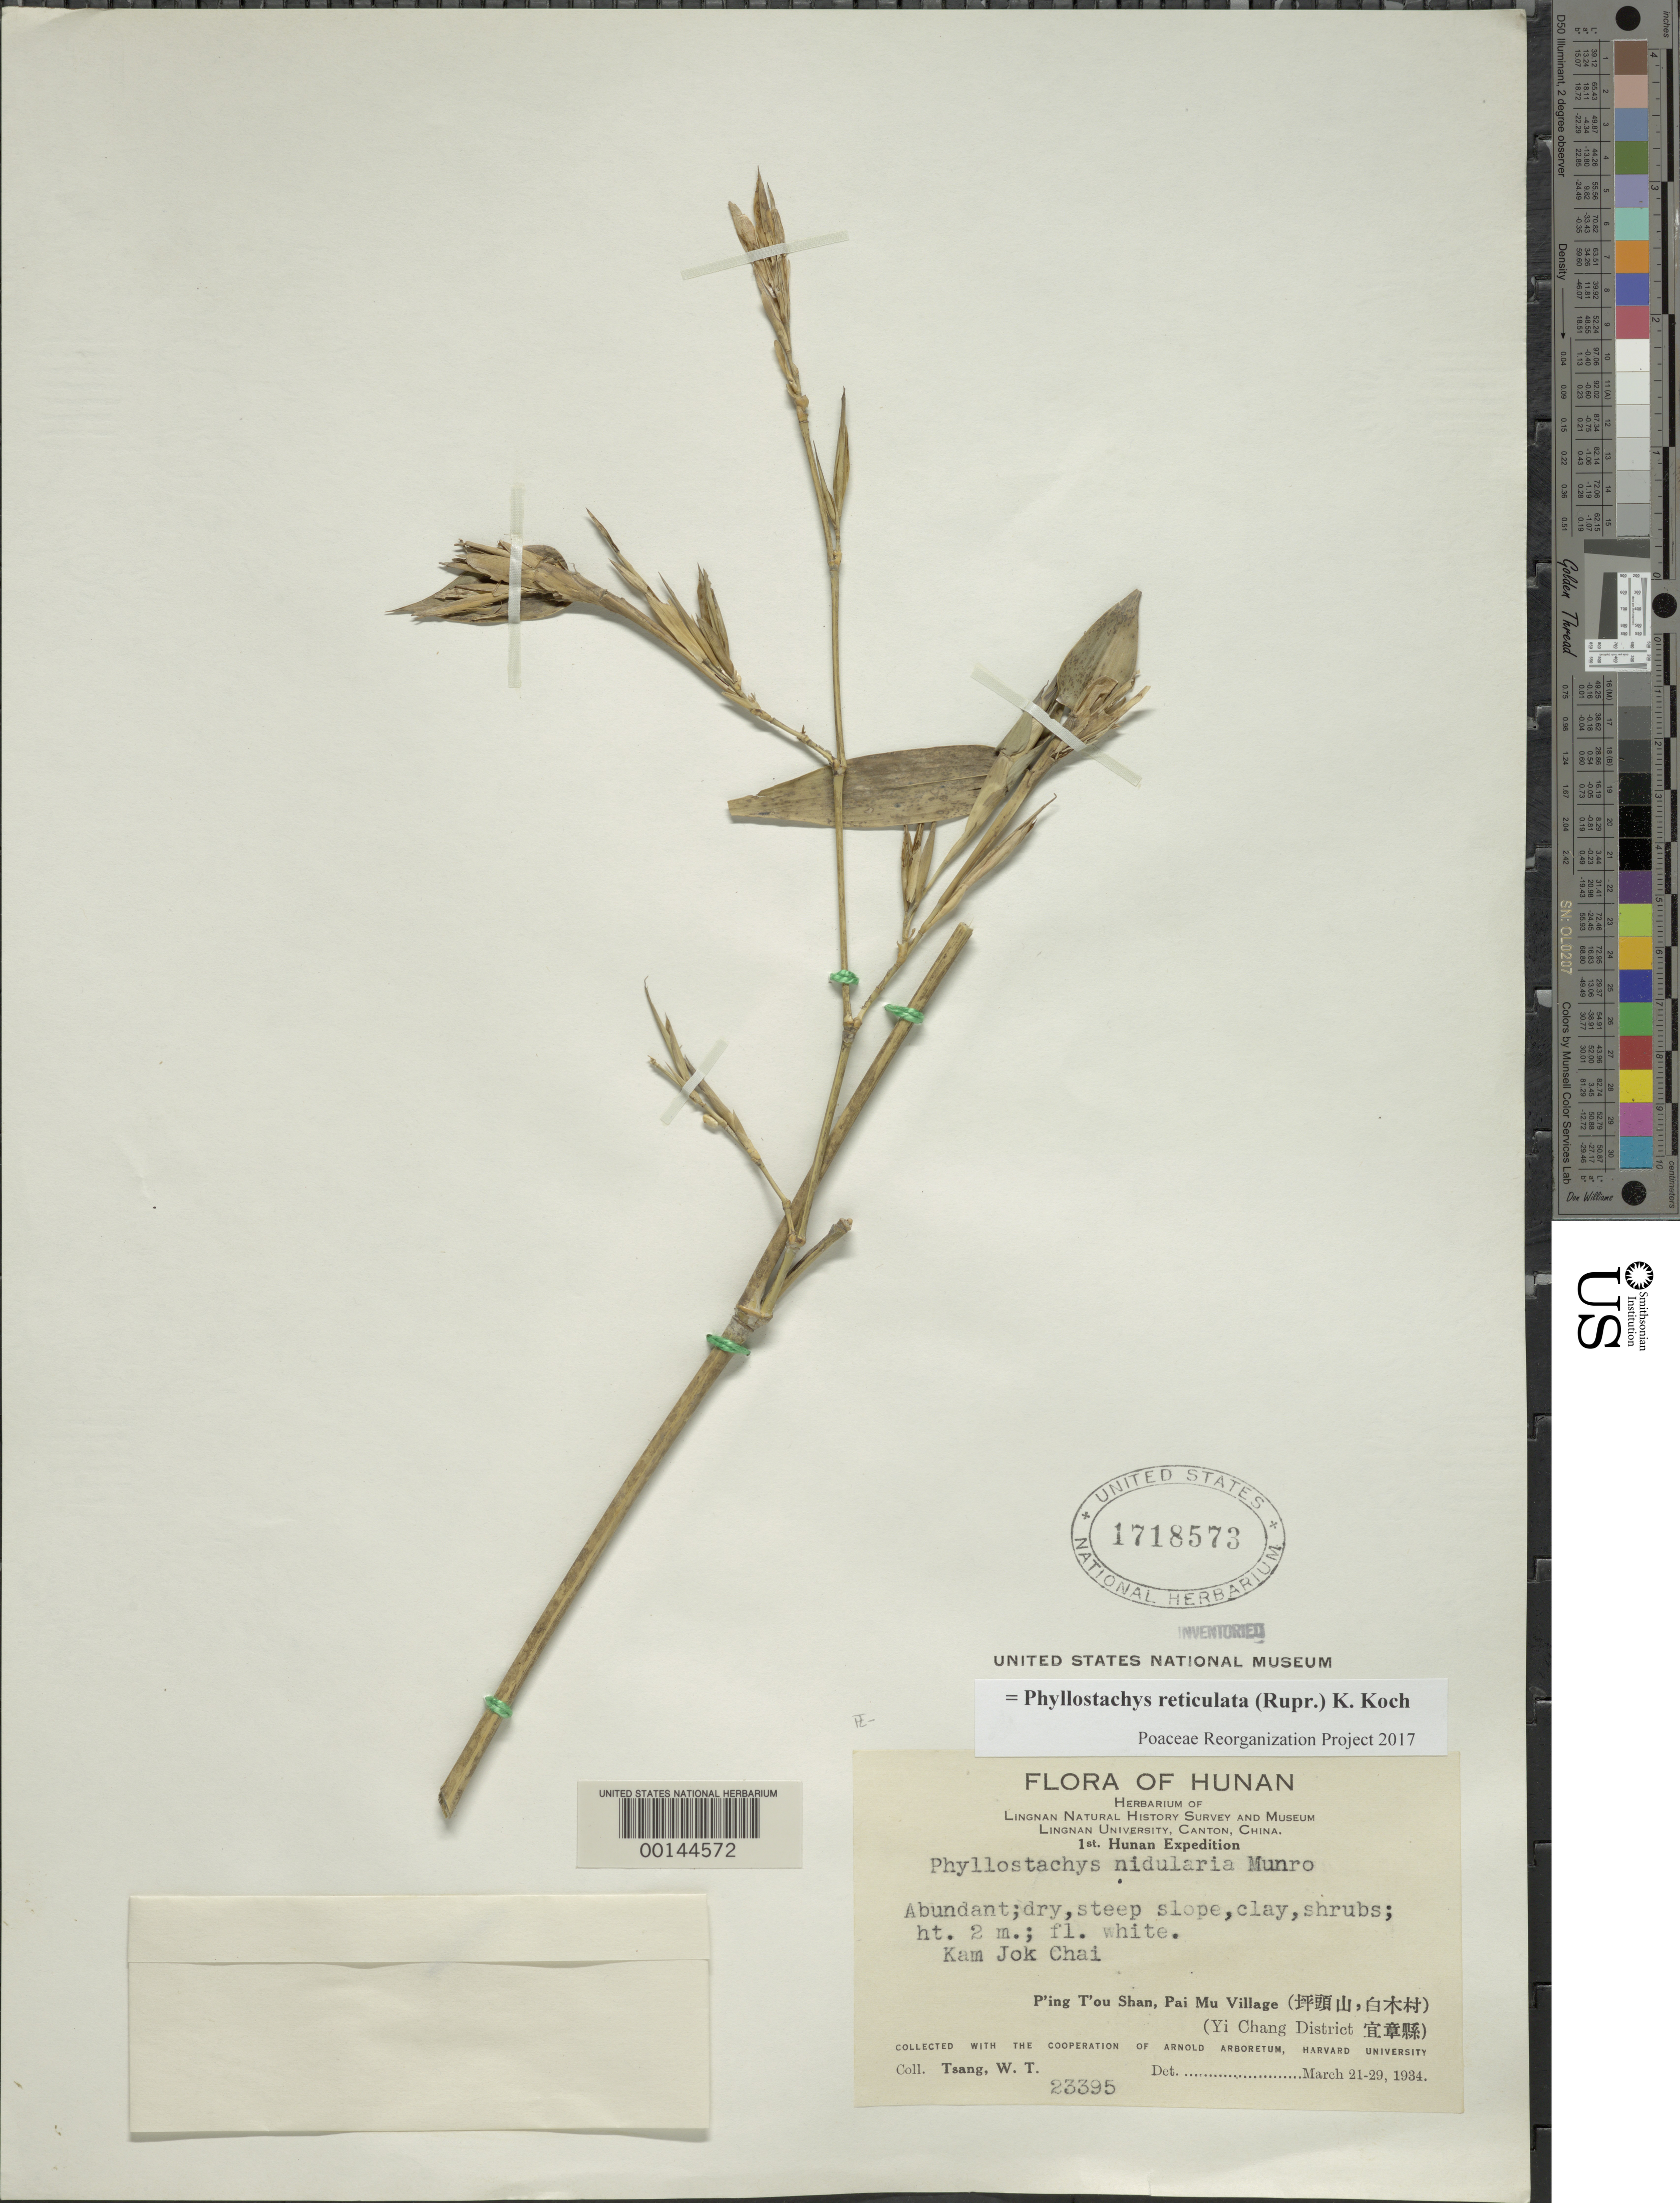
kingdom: Plantae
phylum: Tracheophyta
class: Liliopsida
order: Poales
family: Poaceae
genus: Phyllostachys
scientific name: Phyllostachys reticulata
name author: (Rupr.) K. Koch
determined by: Poaceae Reorganization Project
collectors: W. T. Tsang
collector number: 23395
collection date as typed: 21 Mar 1934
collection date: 1934-03-21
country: China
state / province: Hunan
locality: Yi chang, pai mu village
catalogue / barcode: US 1718573